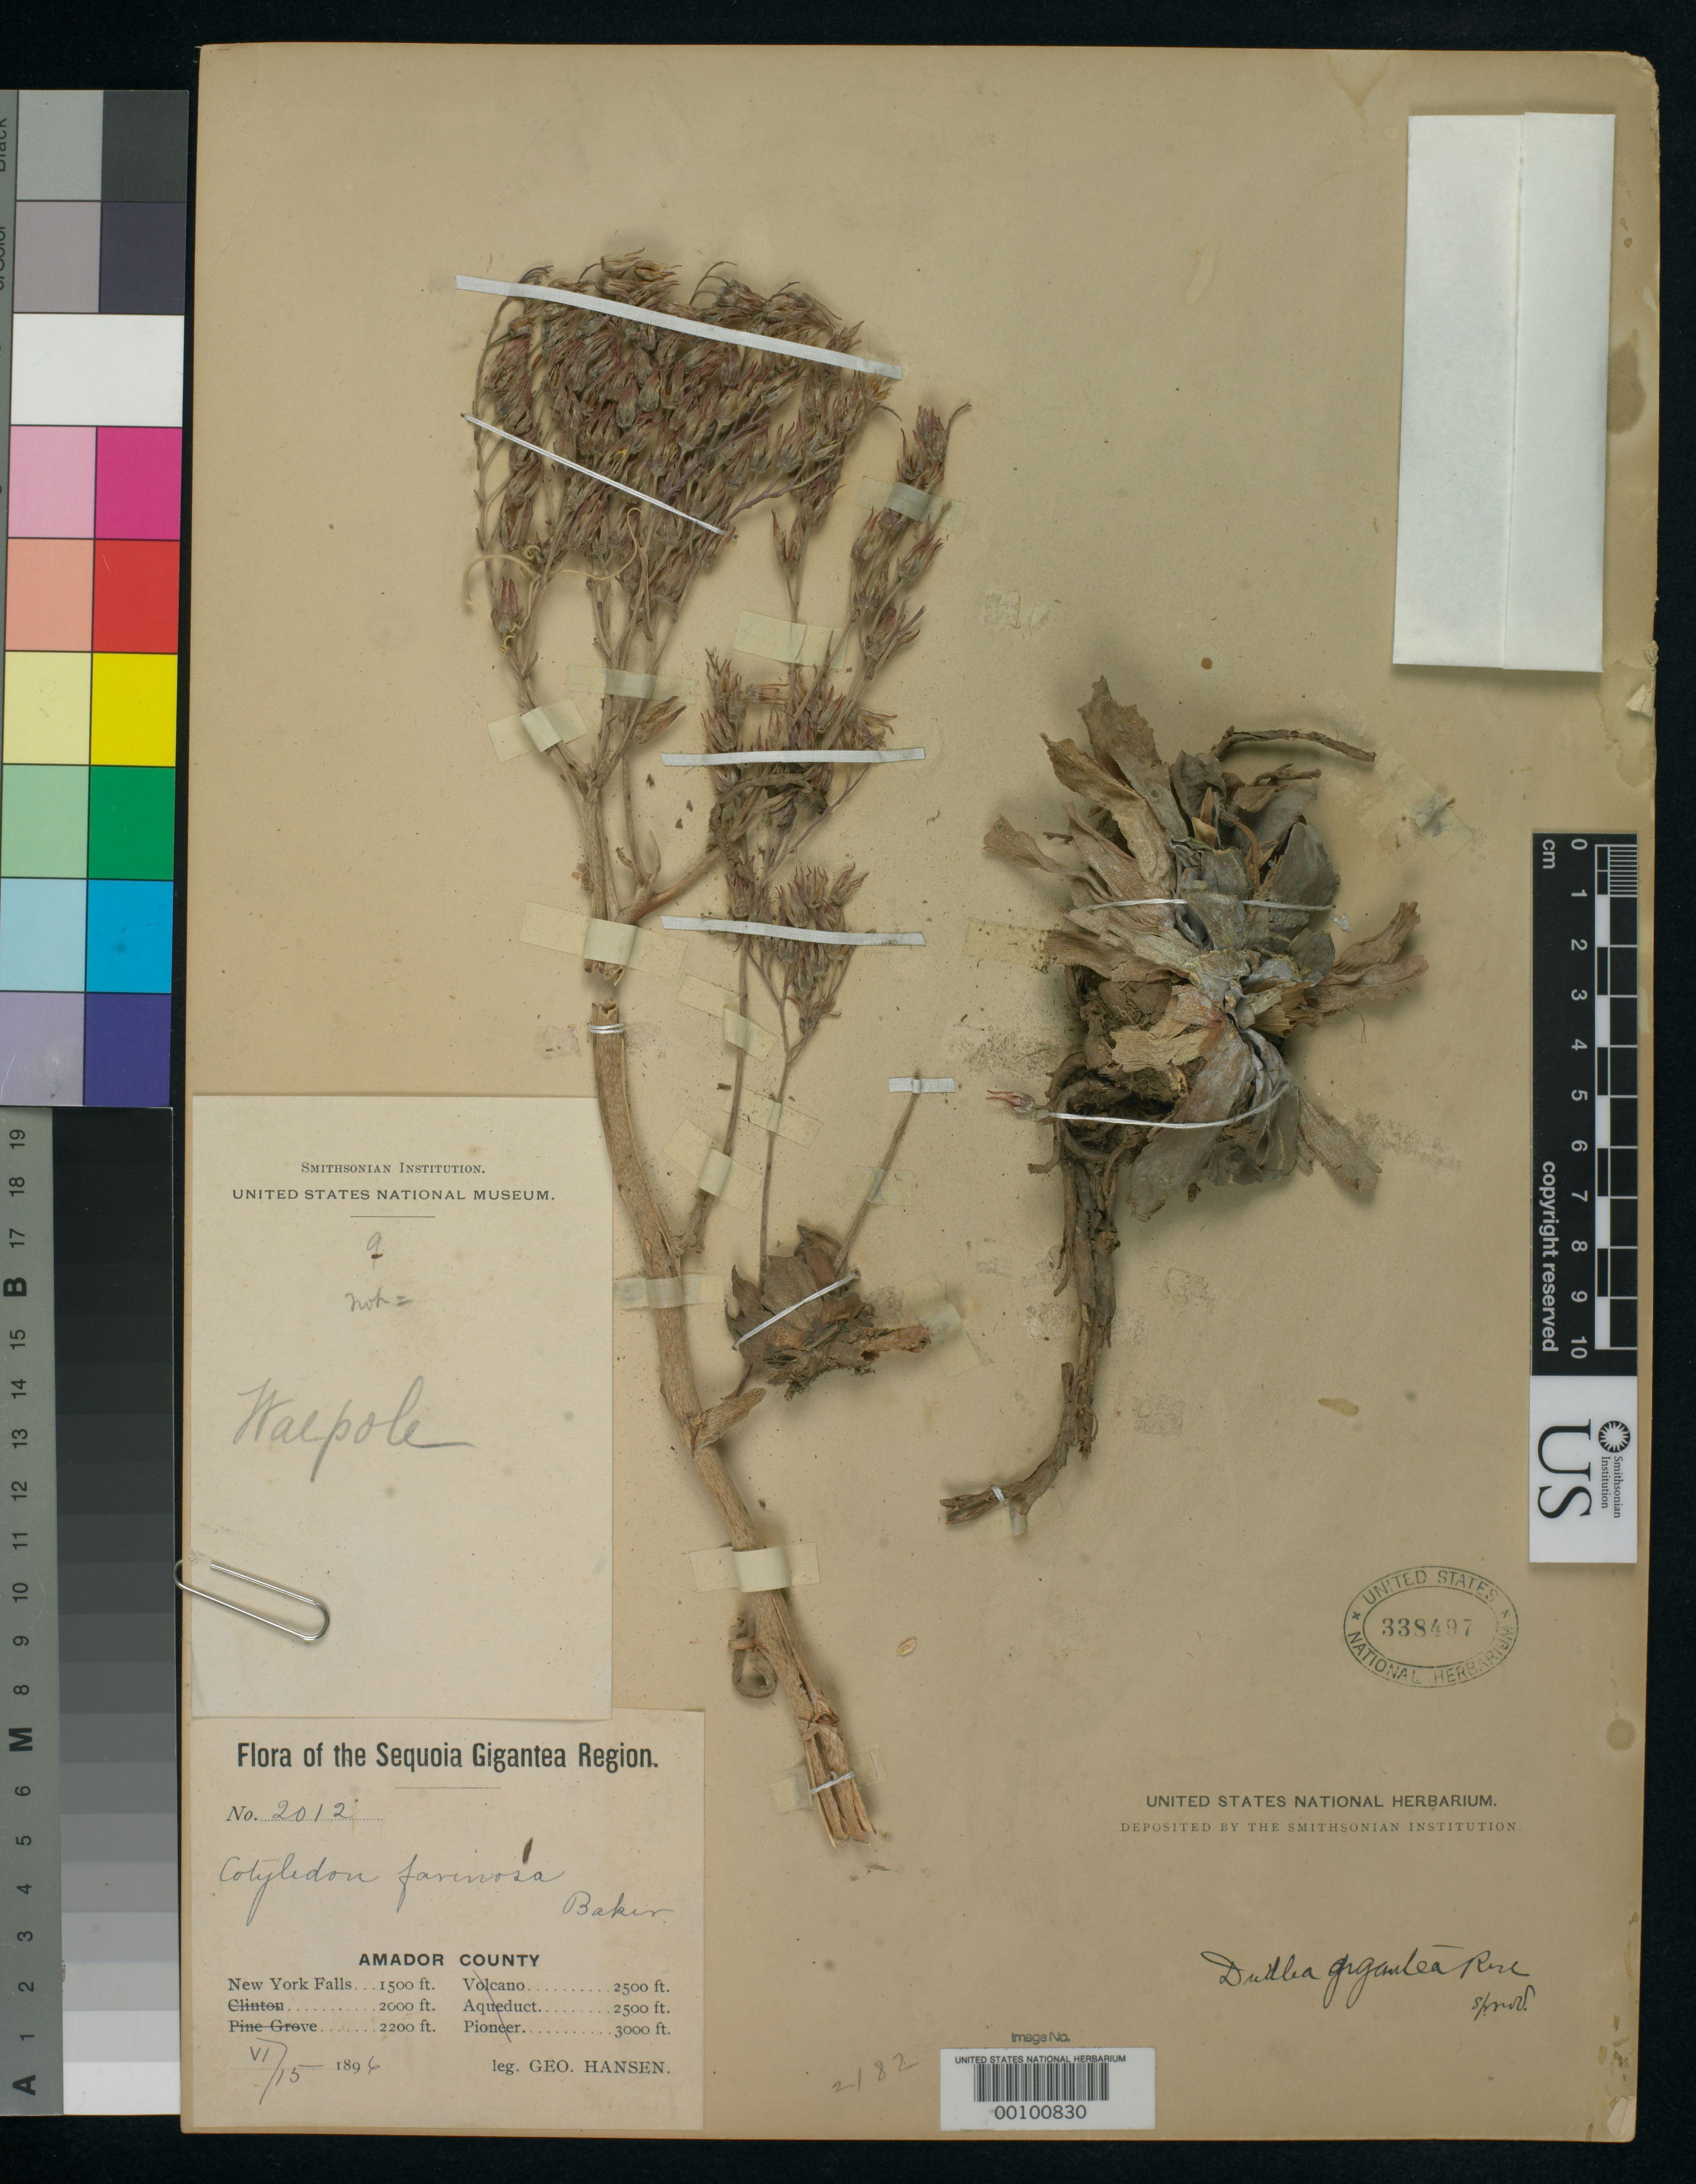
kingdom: Plantae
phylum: Tracheophyta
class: Magnoliopsida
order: Saxifragales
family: Crassulaceae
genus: Dudleya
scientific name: Dudleya gigantea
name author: Rose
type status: Holotype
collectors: G. Hansen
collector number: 2012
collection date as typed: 15 Jun 1896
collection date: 1896-06-15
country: United States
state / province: California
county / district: Amador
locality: New York falls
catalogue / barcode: US 338497